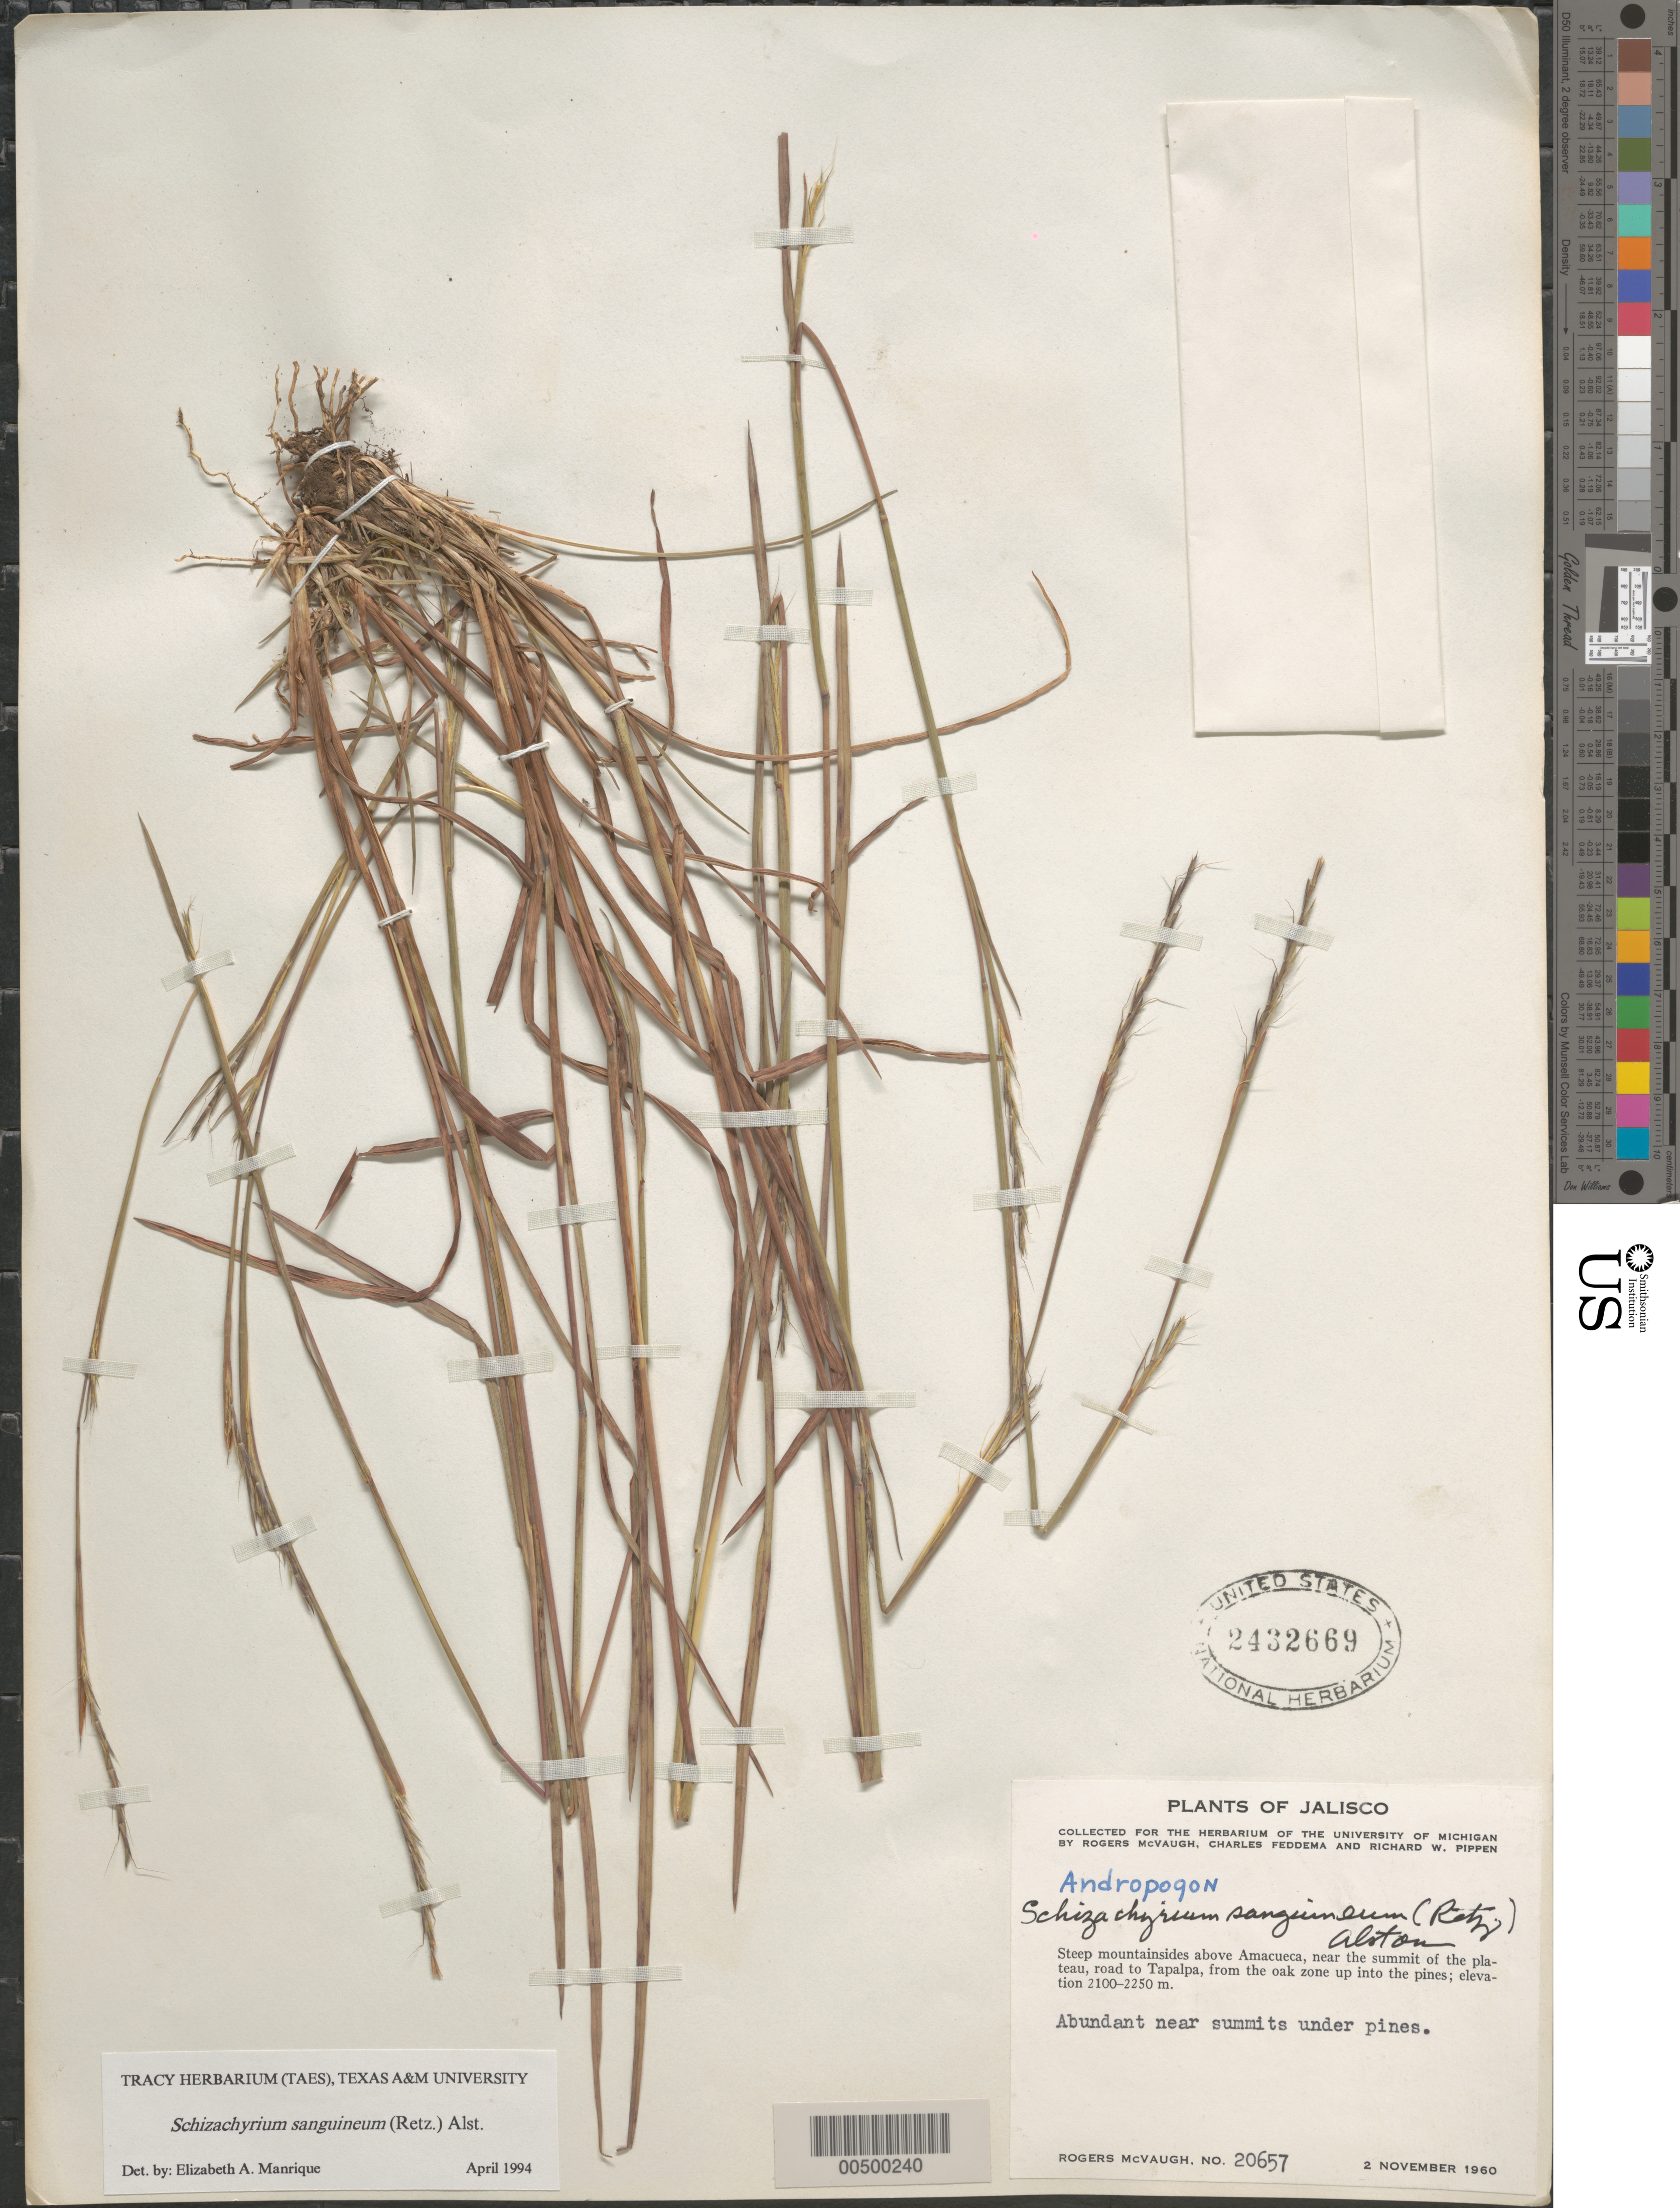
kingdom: Plantae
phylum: Tracheophyta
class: Liliopsida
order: Poales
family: Poaceae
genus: Schizachyrium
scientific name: Schizachyrium sanguineum var. sanguineum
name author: (Retz.) Alston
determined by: Manrique, E. A.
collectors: R. McVaugh, C. Feddema & R. W. Pippen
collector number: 20657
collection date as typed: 2 Nov 1960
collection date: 1960-11-02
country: Mexico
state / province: Jalisco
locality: Mtnsides above Amacueca, near the summit of the plateau, rd to Tapalpa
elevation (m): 2100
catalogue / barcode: US 2432669